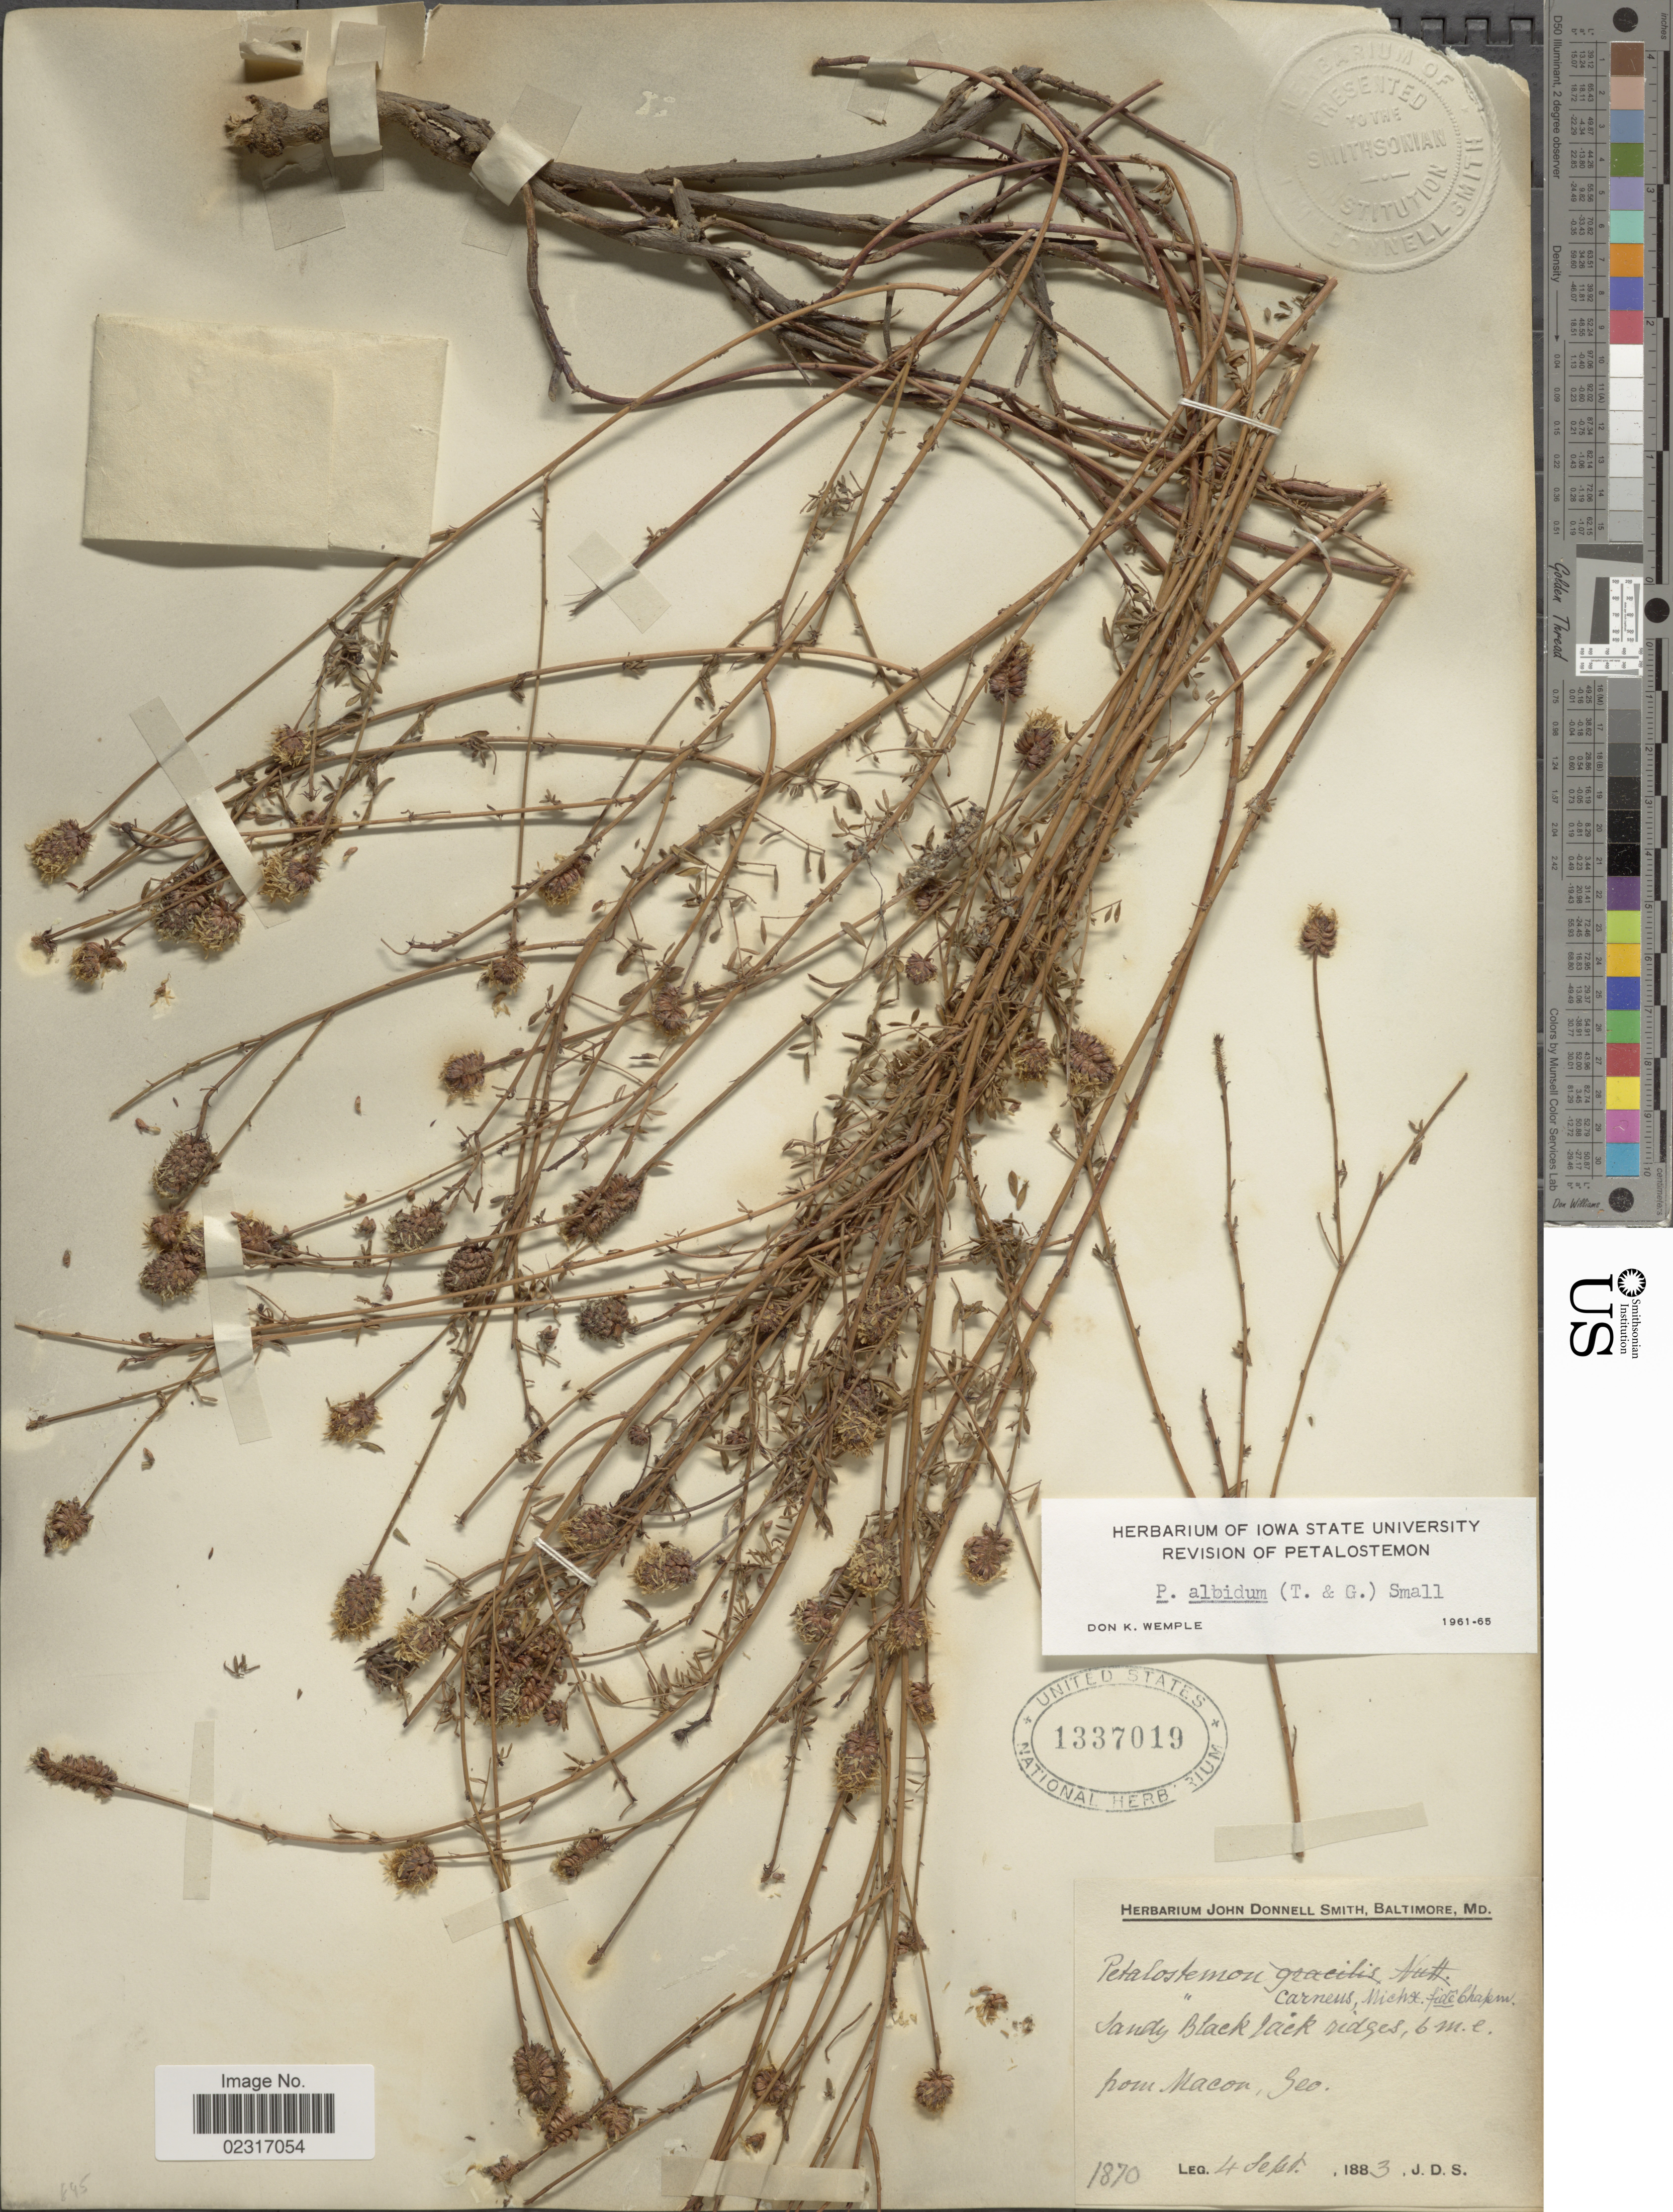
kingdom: Plantae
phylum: Tracheophyta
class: Magnoliopsida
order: Fabales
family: Fabaceae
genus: Dalea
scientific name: Dalea carnea var. albida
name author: (Torr. & A. Gray) Barneby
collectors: J. Donnell Smith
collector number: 1870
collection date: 1883-09-04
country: United States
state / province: Georgia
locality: Sandy Black Jack ridges, 6 m. e. from Macon, Geo.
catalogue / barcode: US 1337019